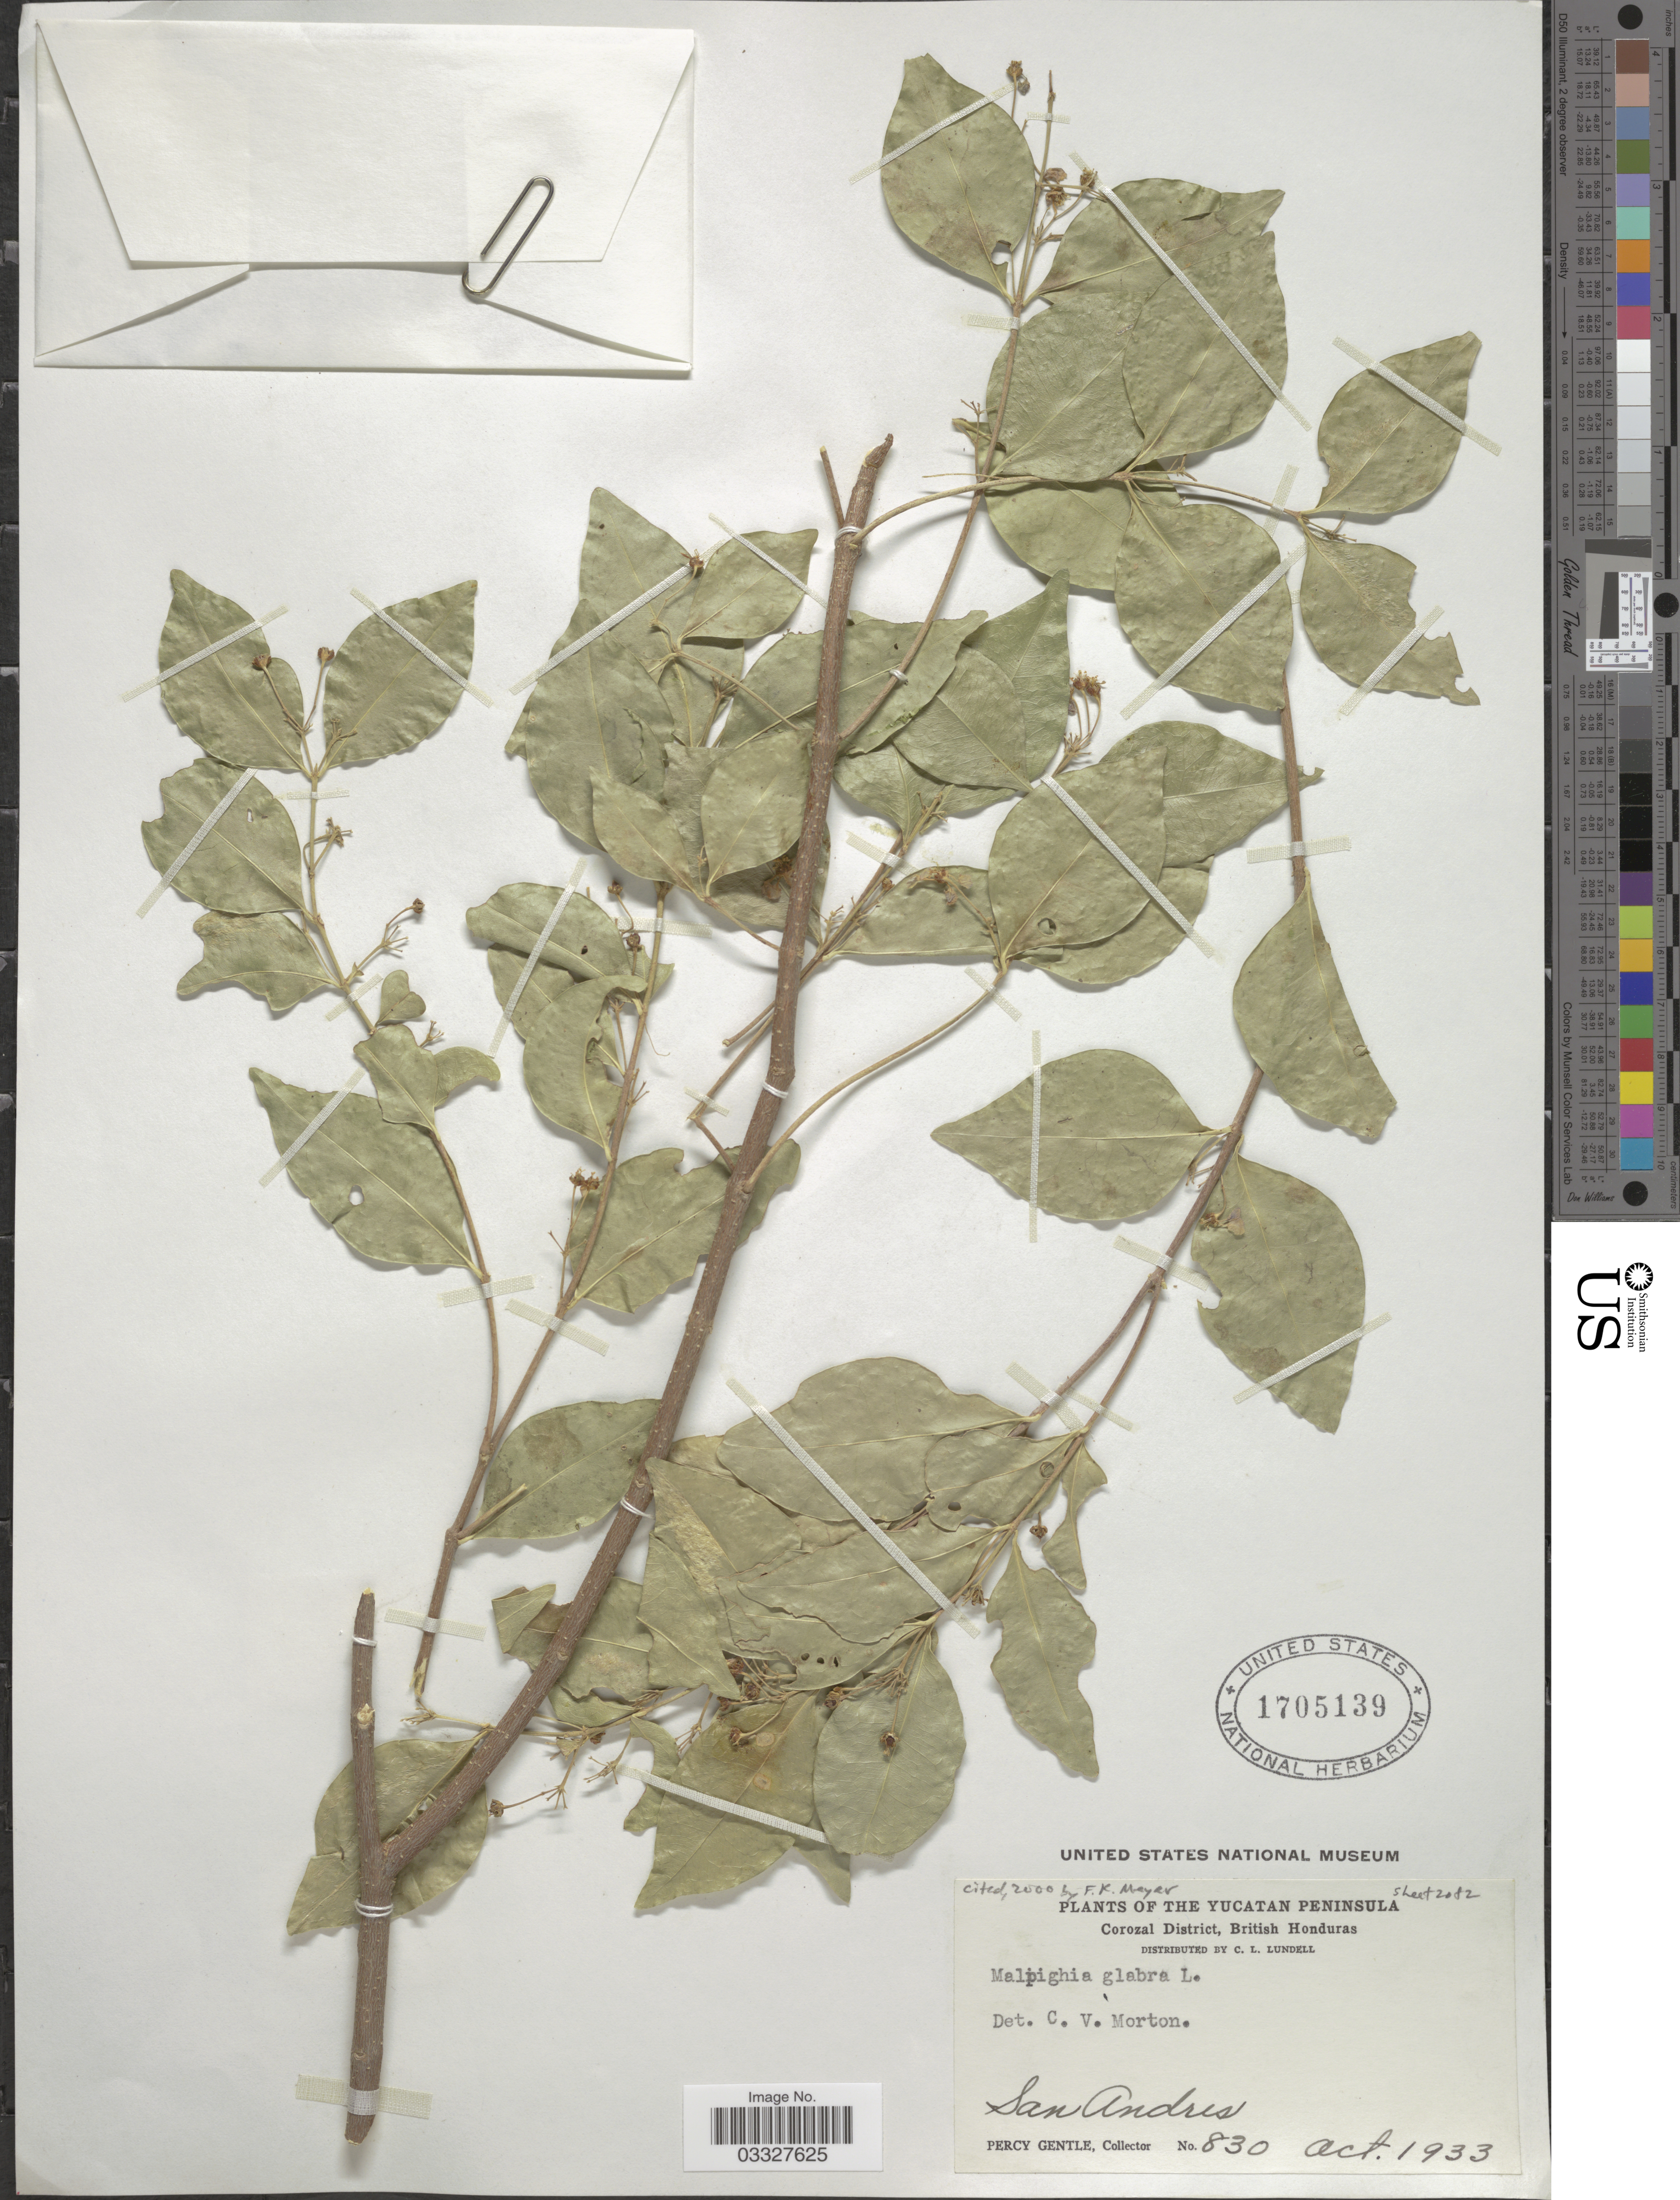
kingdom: Plantae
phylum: Tracheophyta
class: Magnoliopsida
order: Malpighiales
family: Malpighiaceae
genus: Malpighia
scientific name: Malpighia glabra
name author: L.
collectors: P. H. Gentle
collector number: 830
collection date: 1933-10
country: Belize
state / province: Corozal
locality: The Yucatan Peninsula. Corozal District, British Honduras. San Andres.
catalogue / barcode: US 1705139